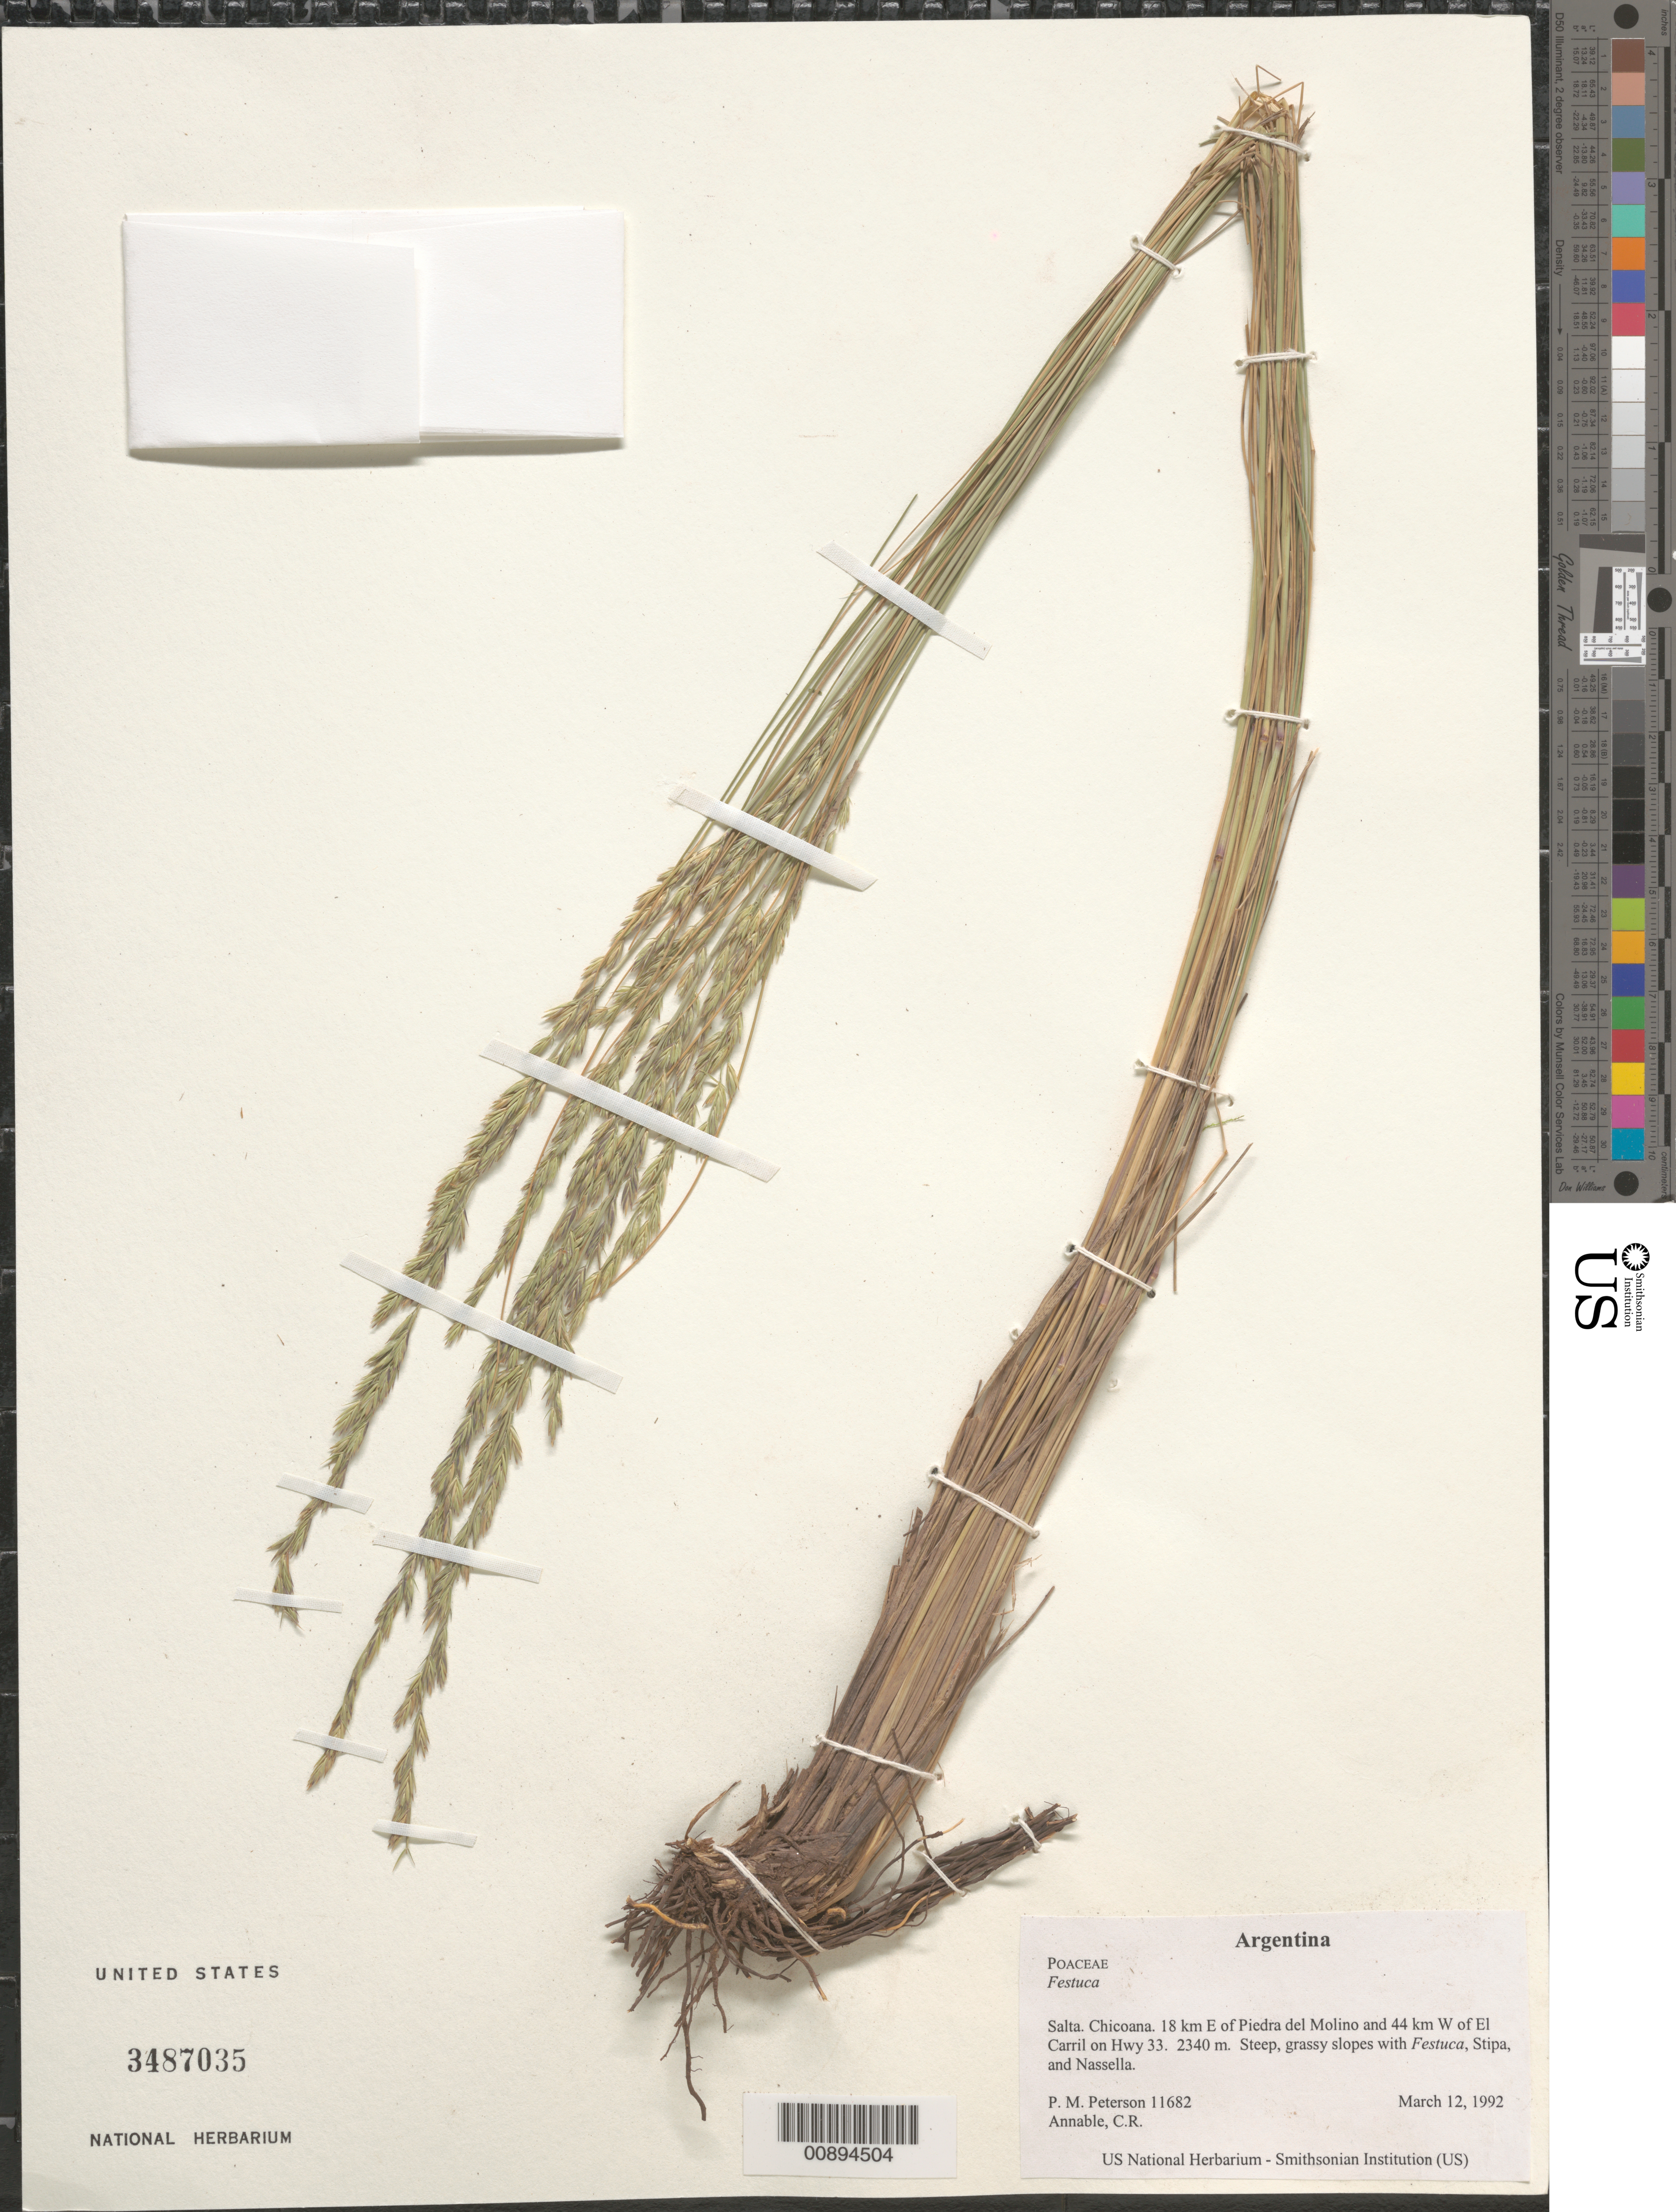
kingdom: Plantae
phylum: Tracheophyta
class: Liliopsida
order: Poales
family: Poaceae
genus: Festuca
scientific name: Festuca sp.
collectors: P. M. Peterson & C. R. Annable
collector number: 11682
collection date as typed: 12 Mar 1992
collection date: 1992-03-12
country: Argentina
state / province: Salta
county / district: Chicoana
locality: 18 km E of Piedra del Molino and 44 km W of El Carril on Hwy 33.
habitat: Steep, grassy slopes with Festuca, Stipa, and Nassella.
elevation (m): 2340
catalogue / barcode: US 3487035